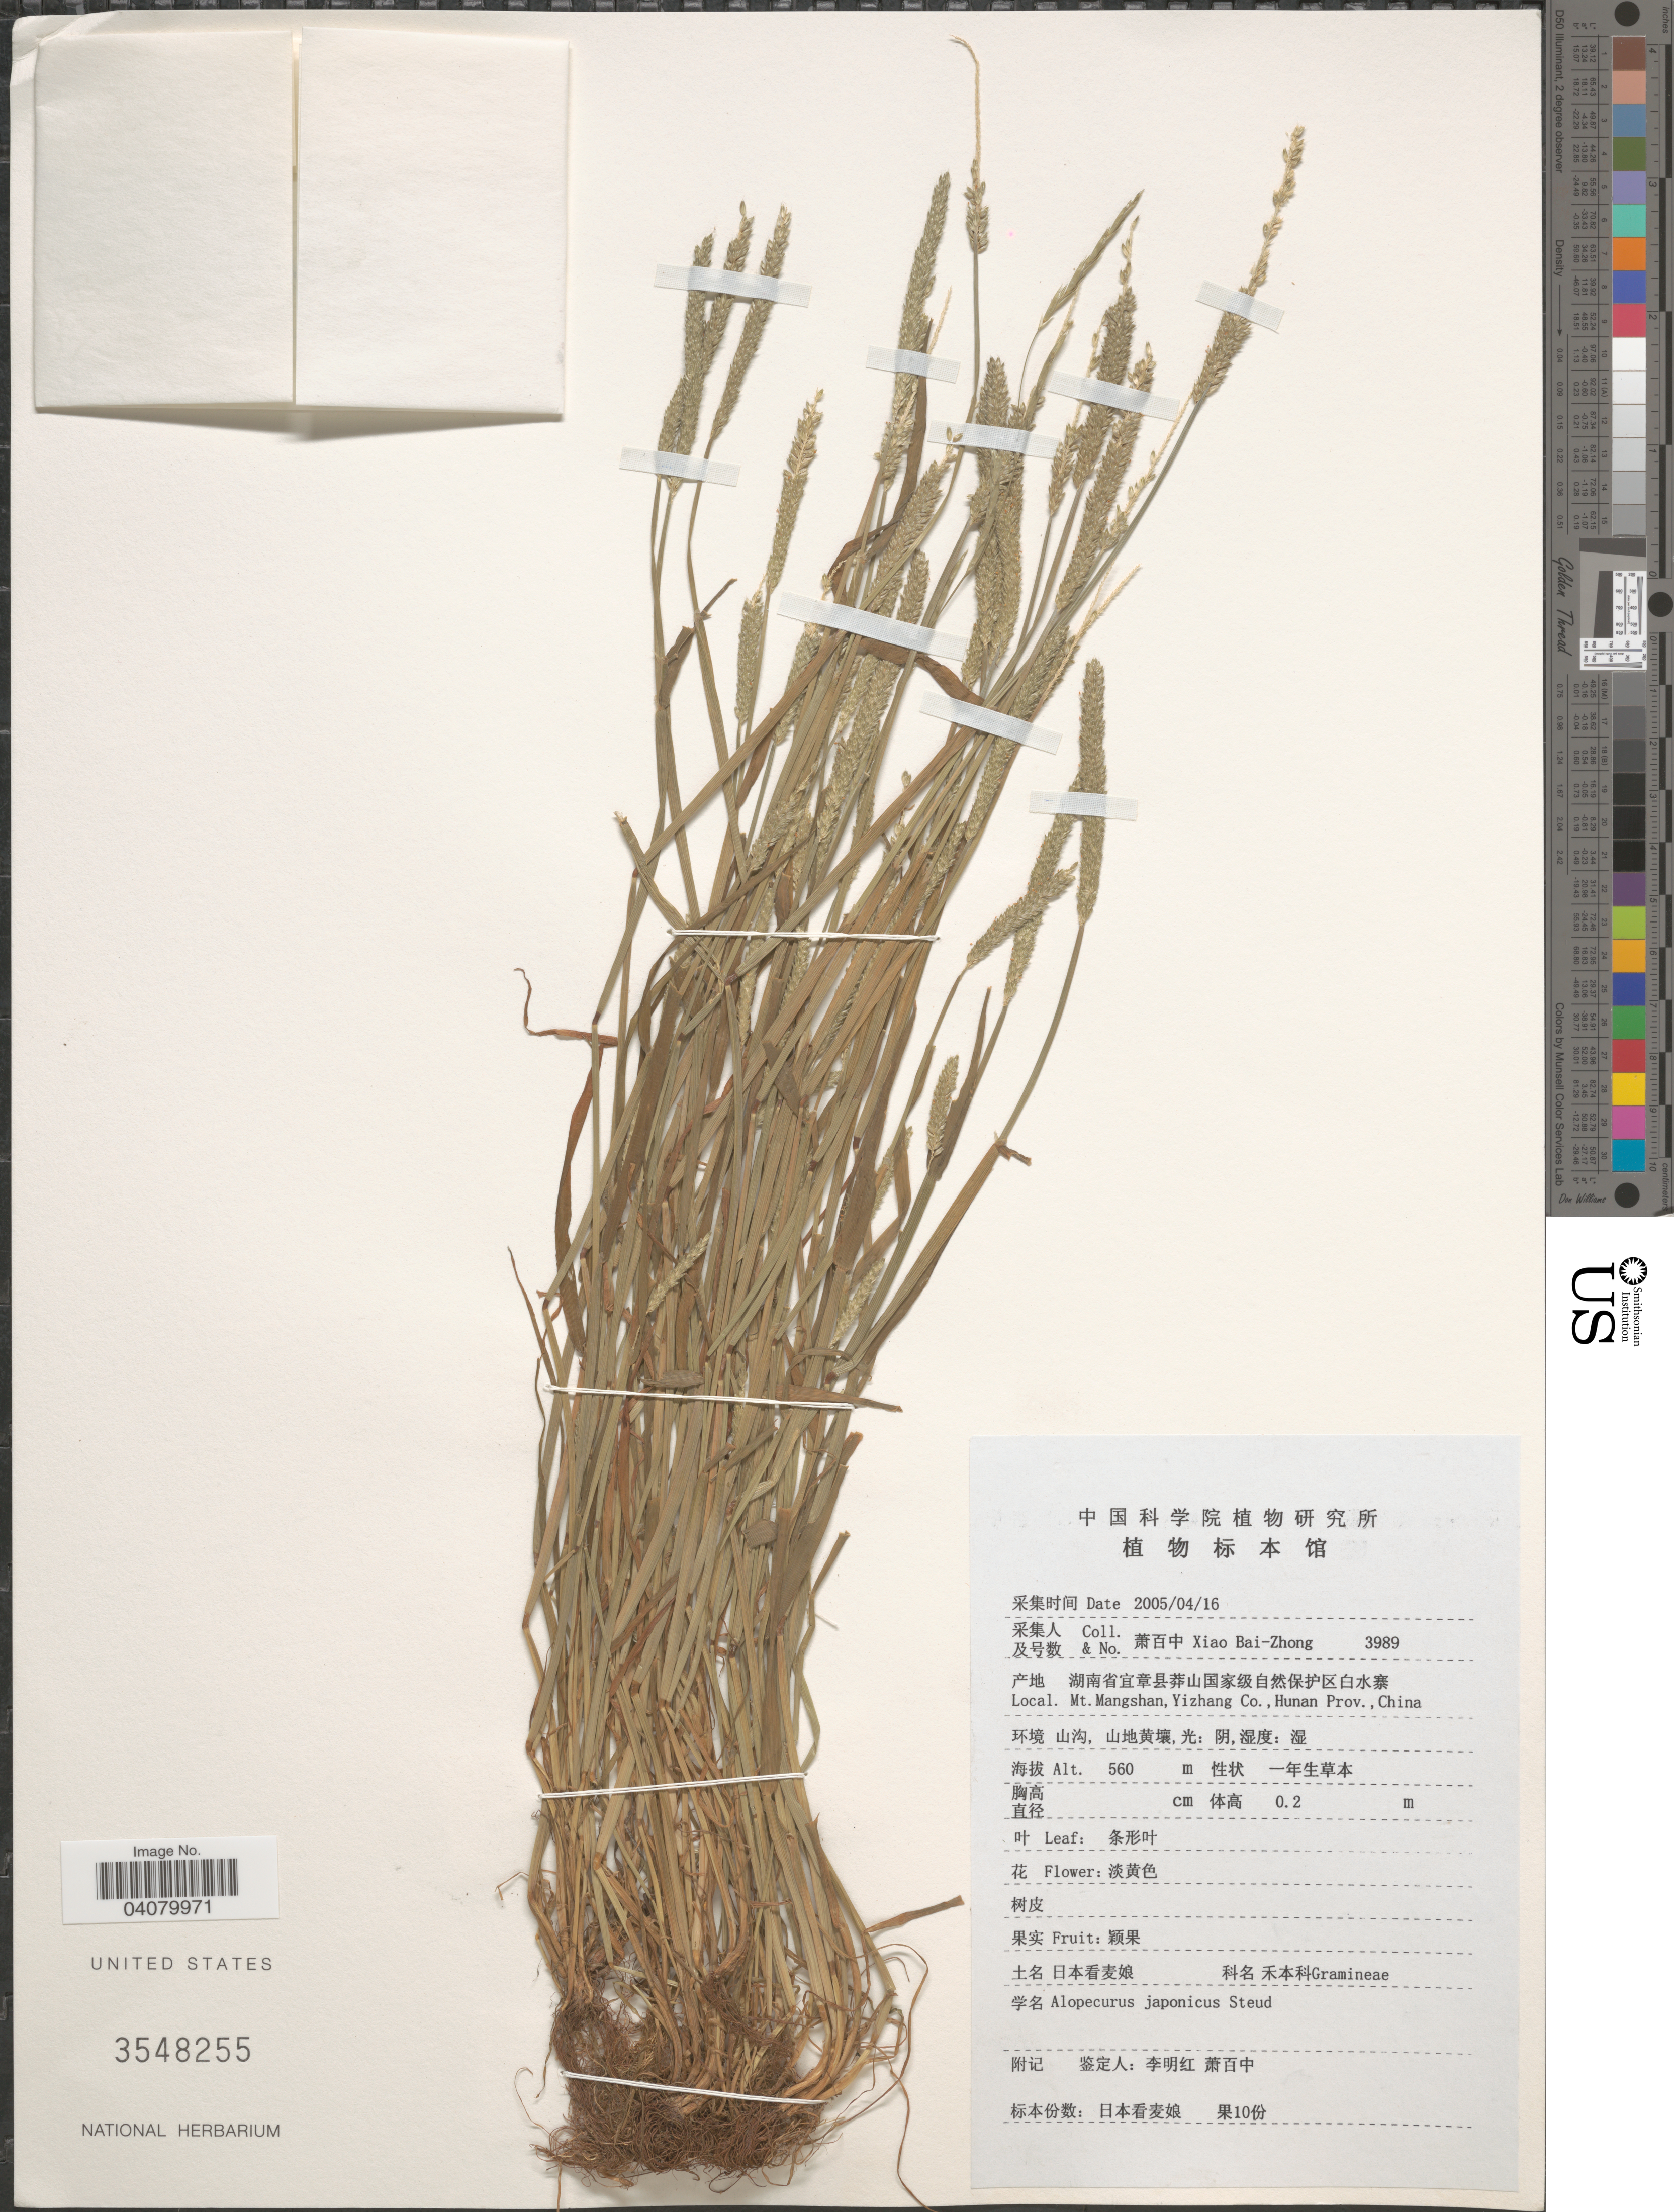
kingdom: Plantae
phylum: Tracheophyta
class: Liliopsida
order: Poales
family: Poaceae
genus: Alopecurus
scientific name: Alopecurus japonicus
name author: Steud.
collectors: B. Z. Xiao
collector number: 3989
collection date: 2005-04-16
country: China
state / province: Hunan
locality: Mt. Mangshan, Yizhang Co.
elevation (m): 560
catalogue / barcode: US 3548255